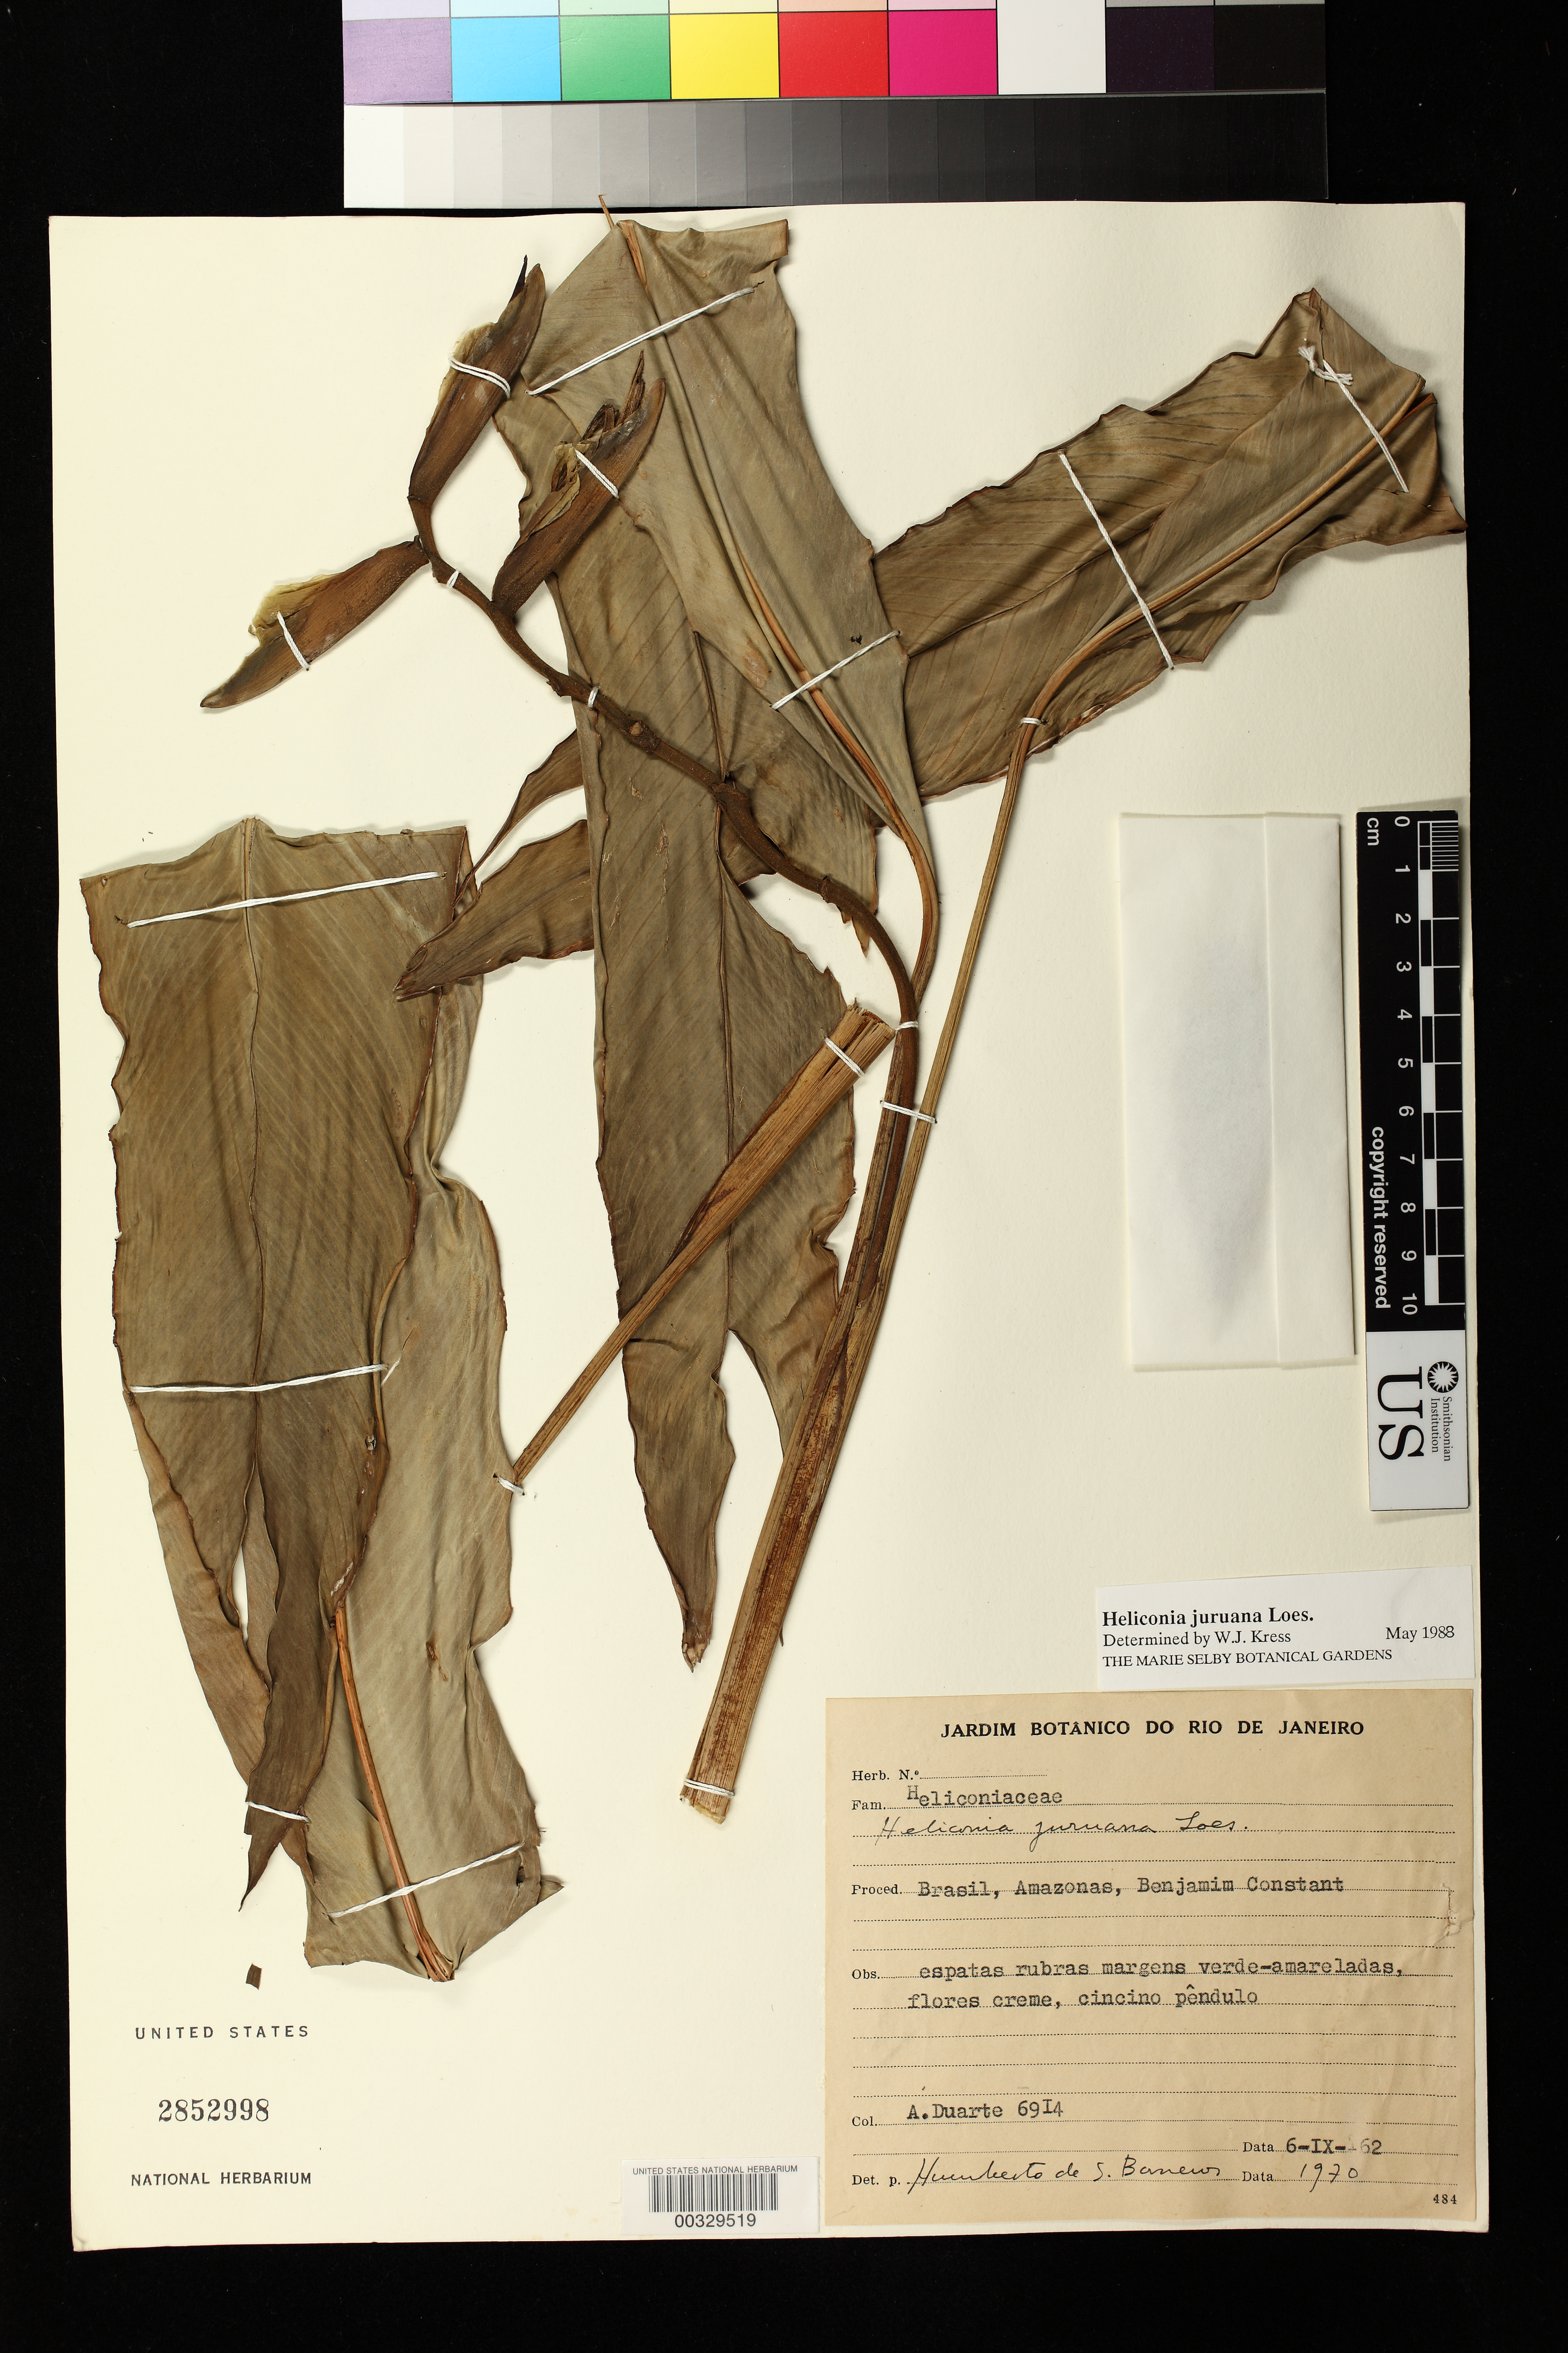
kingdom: Plantae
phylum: Tracheophyta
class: Liliopsida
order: Zingiberales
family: Heliconiaceae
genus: Heliconia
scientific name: Heliconia juruana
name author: Loes.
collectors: A. Duarte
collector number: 6914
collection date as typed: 06 Sep 1962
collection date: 1962-09-06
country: Brazil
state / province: Amazonas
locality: Benjamin constant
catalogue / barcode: US 2852998